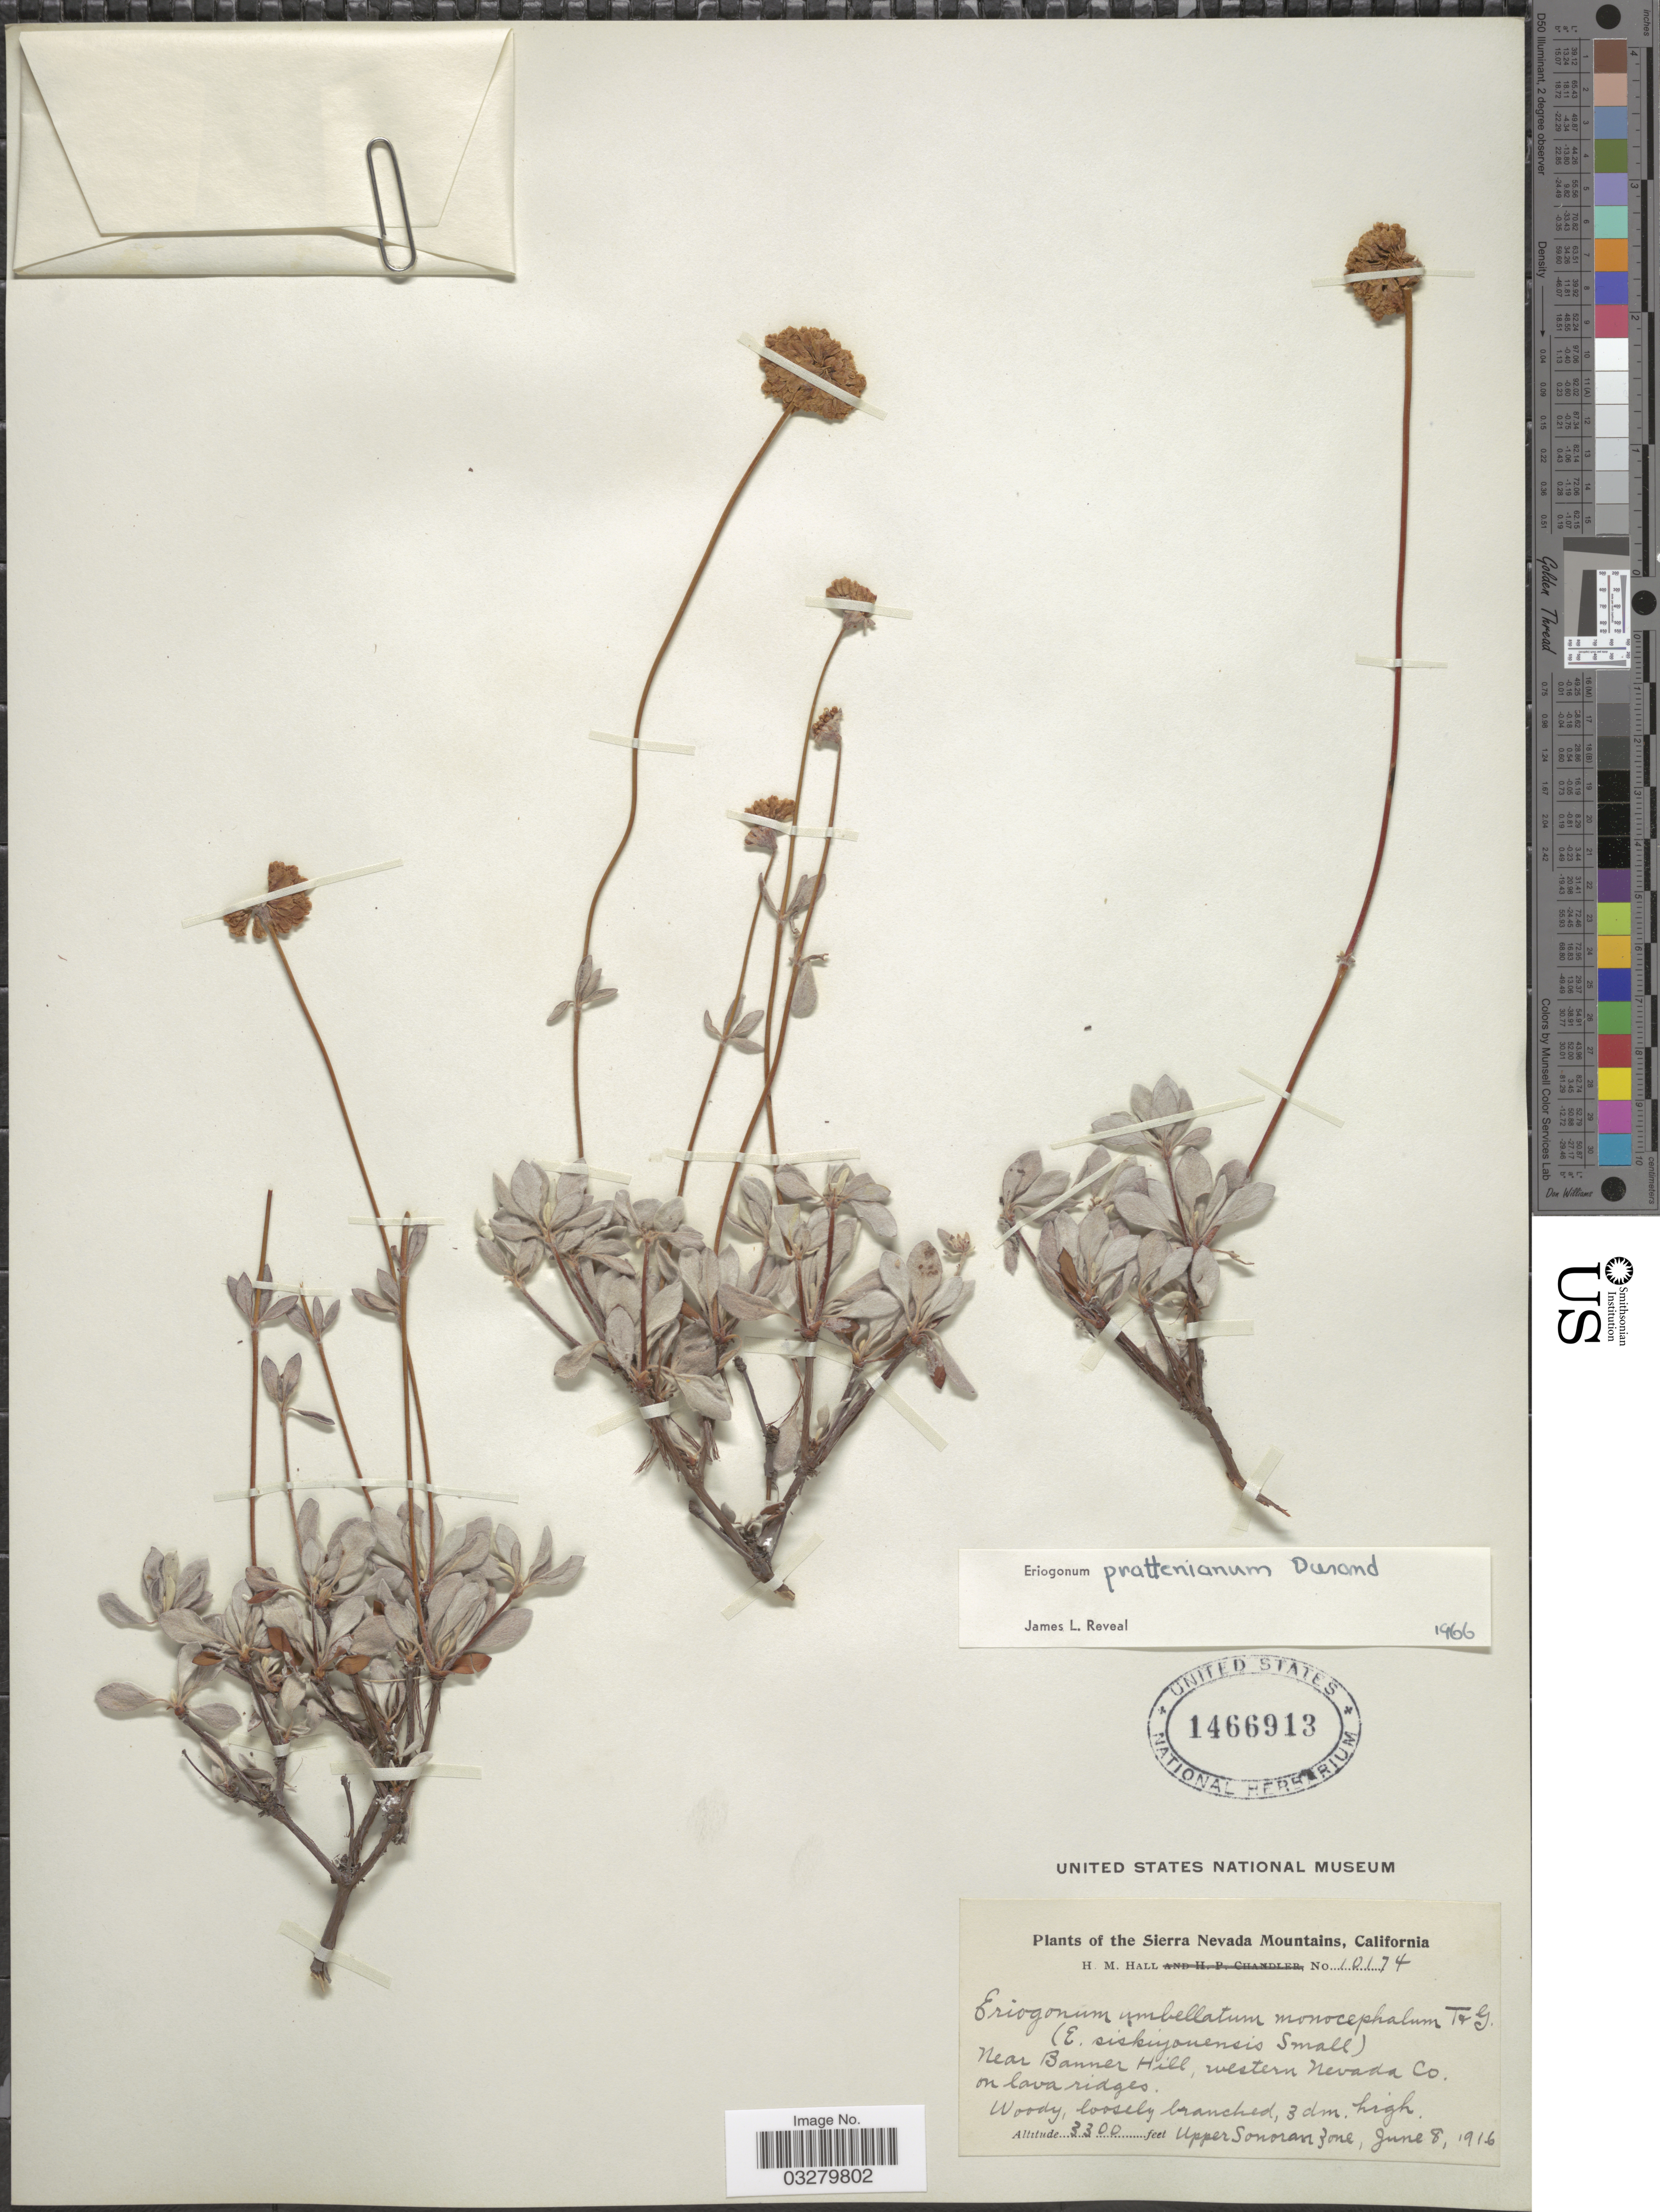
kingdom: Plantae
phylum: Tracheophyta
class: Magnoliopsida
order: Caryophyllales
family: Polygonaceae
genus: Eriogonum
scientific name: Eriogonum prattenianum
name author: Durand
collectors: H. M. Hall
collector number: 10174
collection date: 1916-06-08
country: United States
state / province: California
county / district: Nevada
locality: Sierra Nevada Mountains. Near Banner Hill, western Nevada Co. Upper Sonoran Zone.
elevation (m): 1006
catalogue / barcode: US 1466913